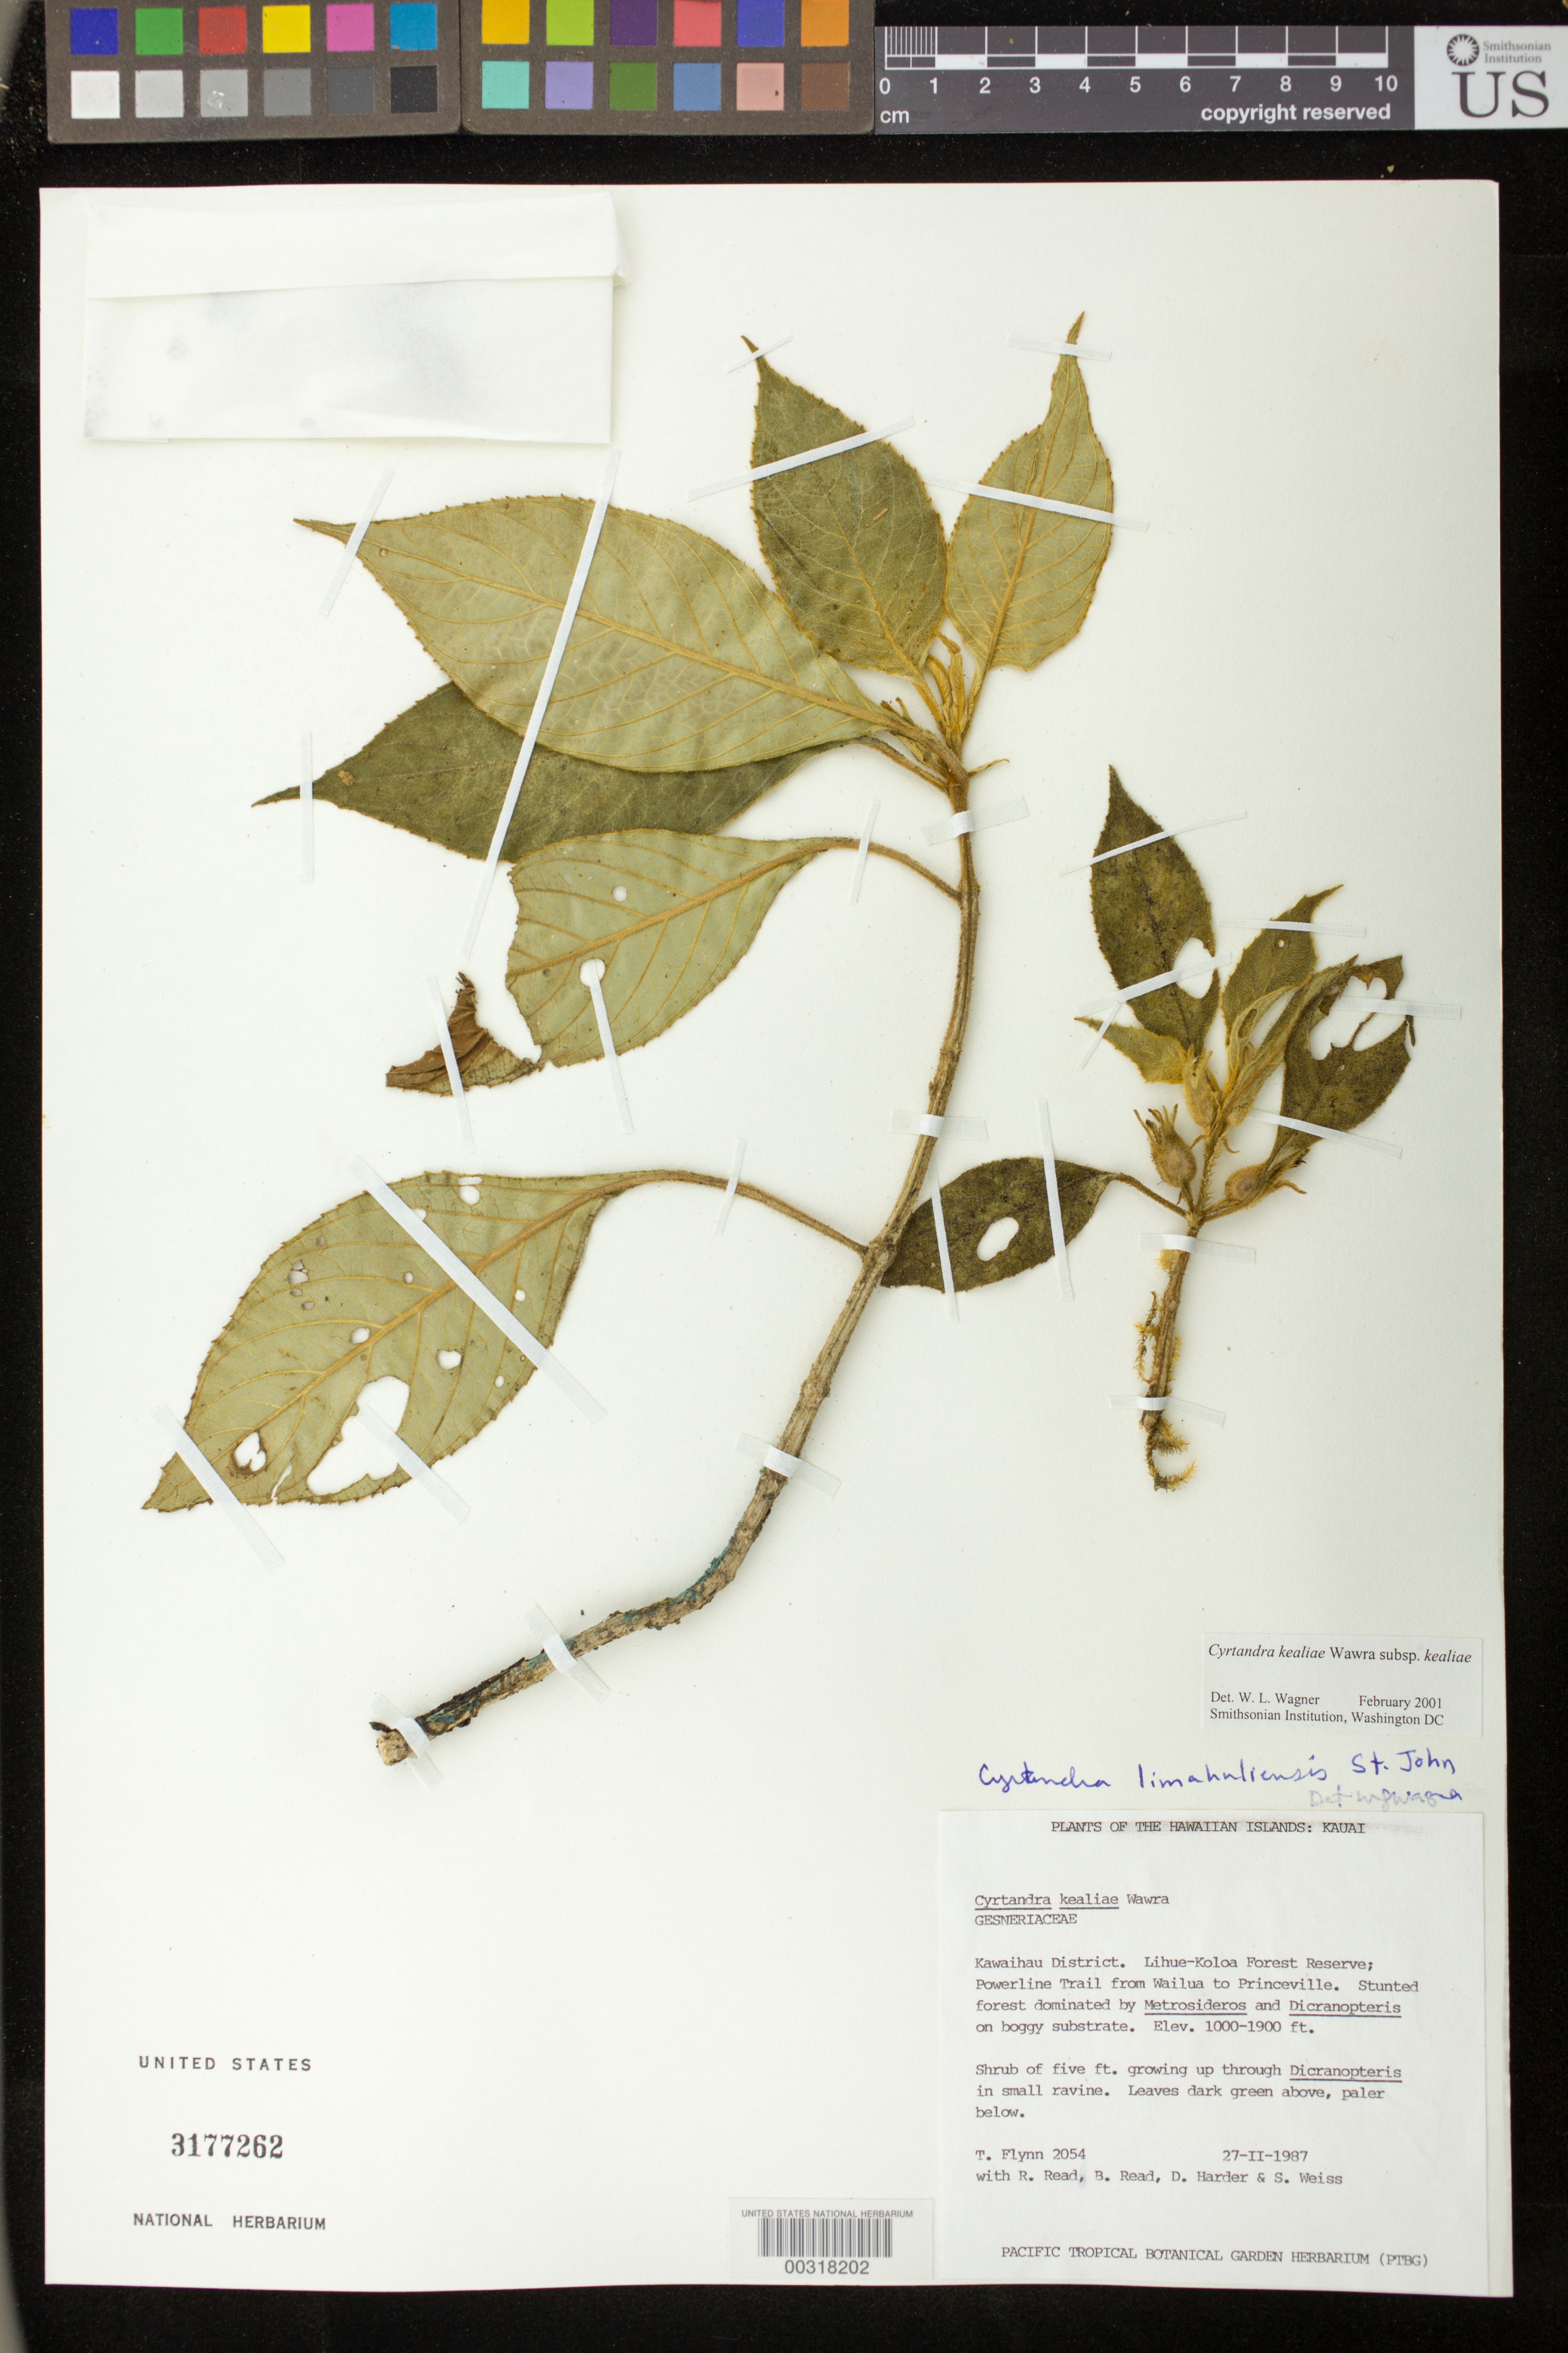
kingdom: Plantae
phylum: Tracheophyta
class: Magnoliopsida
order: Lamiales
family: Gesneriaceae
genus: Cyrtandra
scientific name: Cyrtandra kealiae subsp. kealiae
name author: Wawra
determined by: Wagner, W. L., (BOT), Smithsonian Institution - National Museum of Natural History (UNITED STATES)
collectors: T. W. Flynn, R. W. Read, B. Read, D. Harder & S. Weiss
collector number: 2054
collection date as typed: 27 Feb 1987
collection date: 1987-02-27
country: United States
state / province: Hawaii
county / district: Kauai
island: Kaua'i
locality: Kawaihau dist, Lihue-Koloa forest reserve, powerline trail from Wailua to Princeville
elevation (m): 305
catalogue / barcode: US 3177262